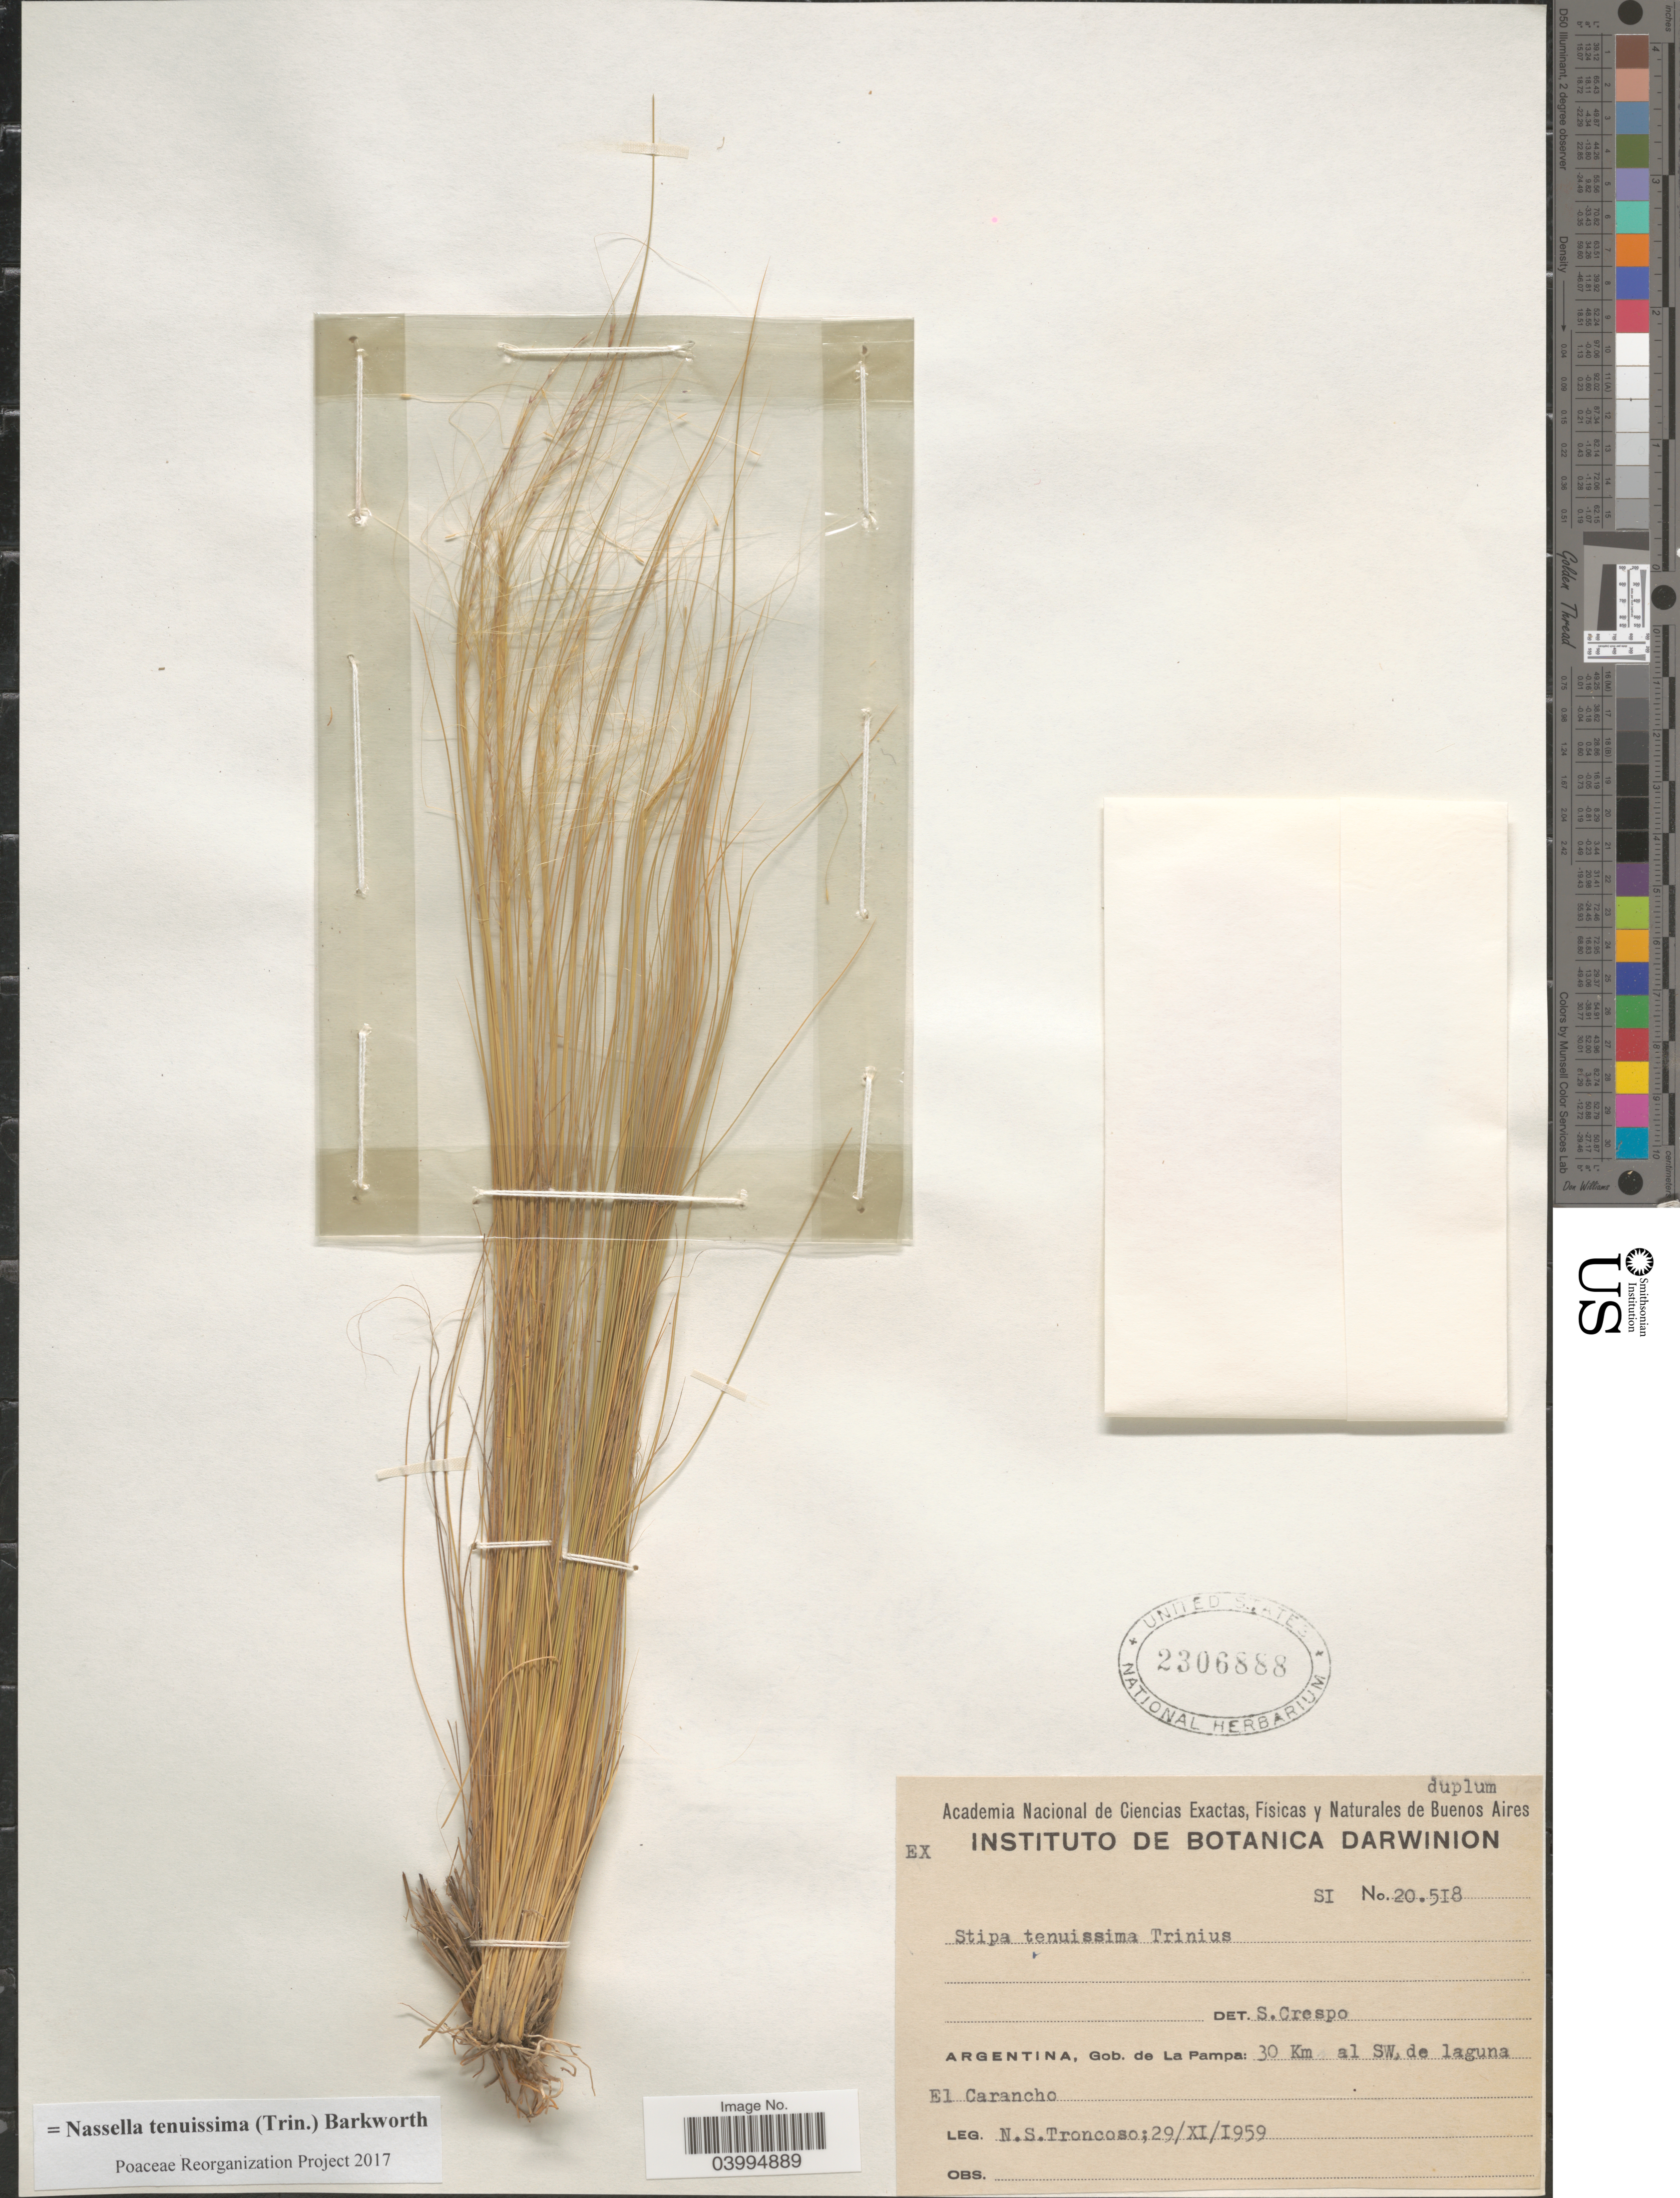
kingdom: Plantae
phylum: Tracheophyta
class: Liliopsida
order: Poales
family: Poaceae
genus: Nassella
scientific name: Nassella tenuissima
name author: (Trin.) Barkworth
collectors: N. Troncoso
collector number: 20518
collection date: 1959-11-29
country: Argentina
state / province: La Pampa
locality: Gob. de La Pampa: 30 Km al SW de laguna El Carancho.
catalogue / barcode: US 2306888